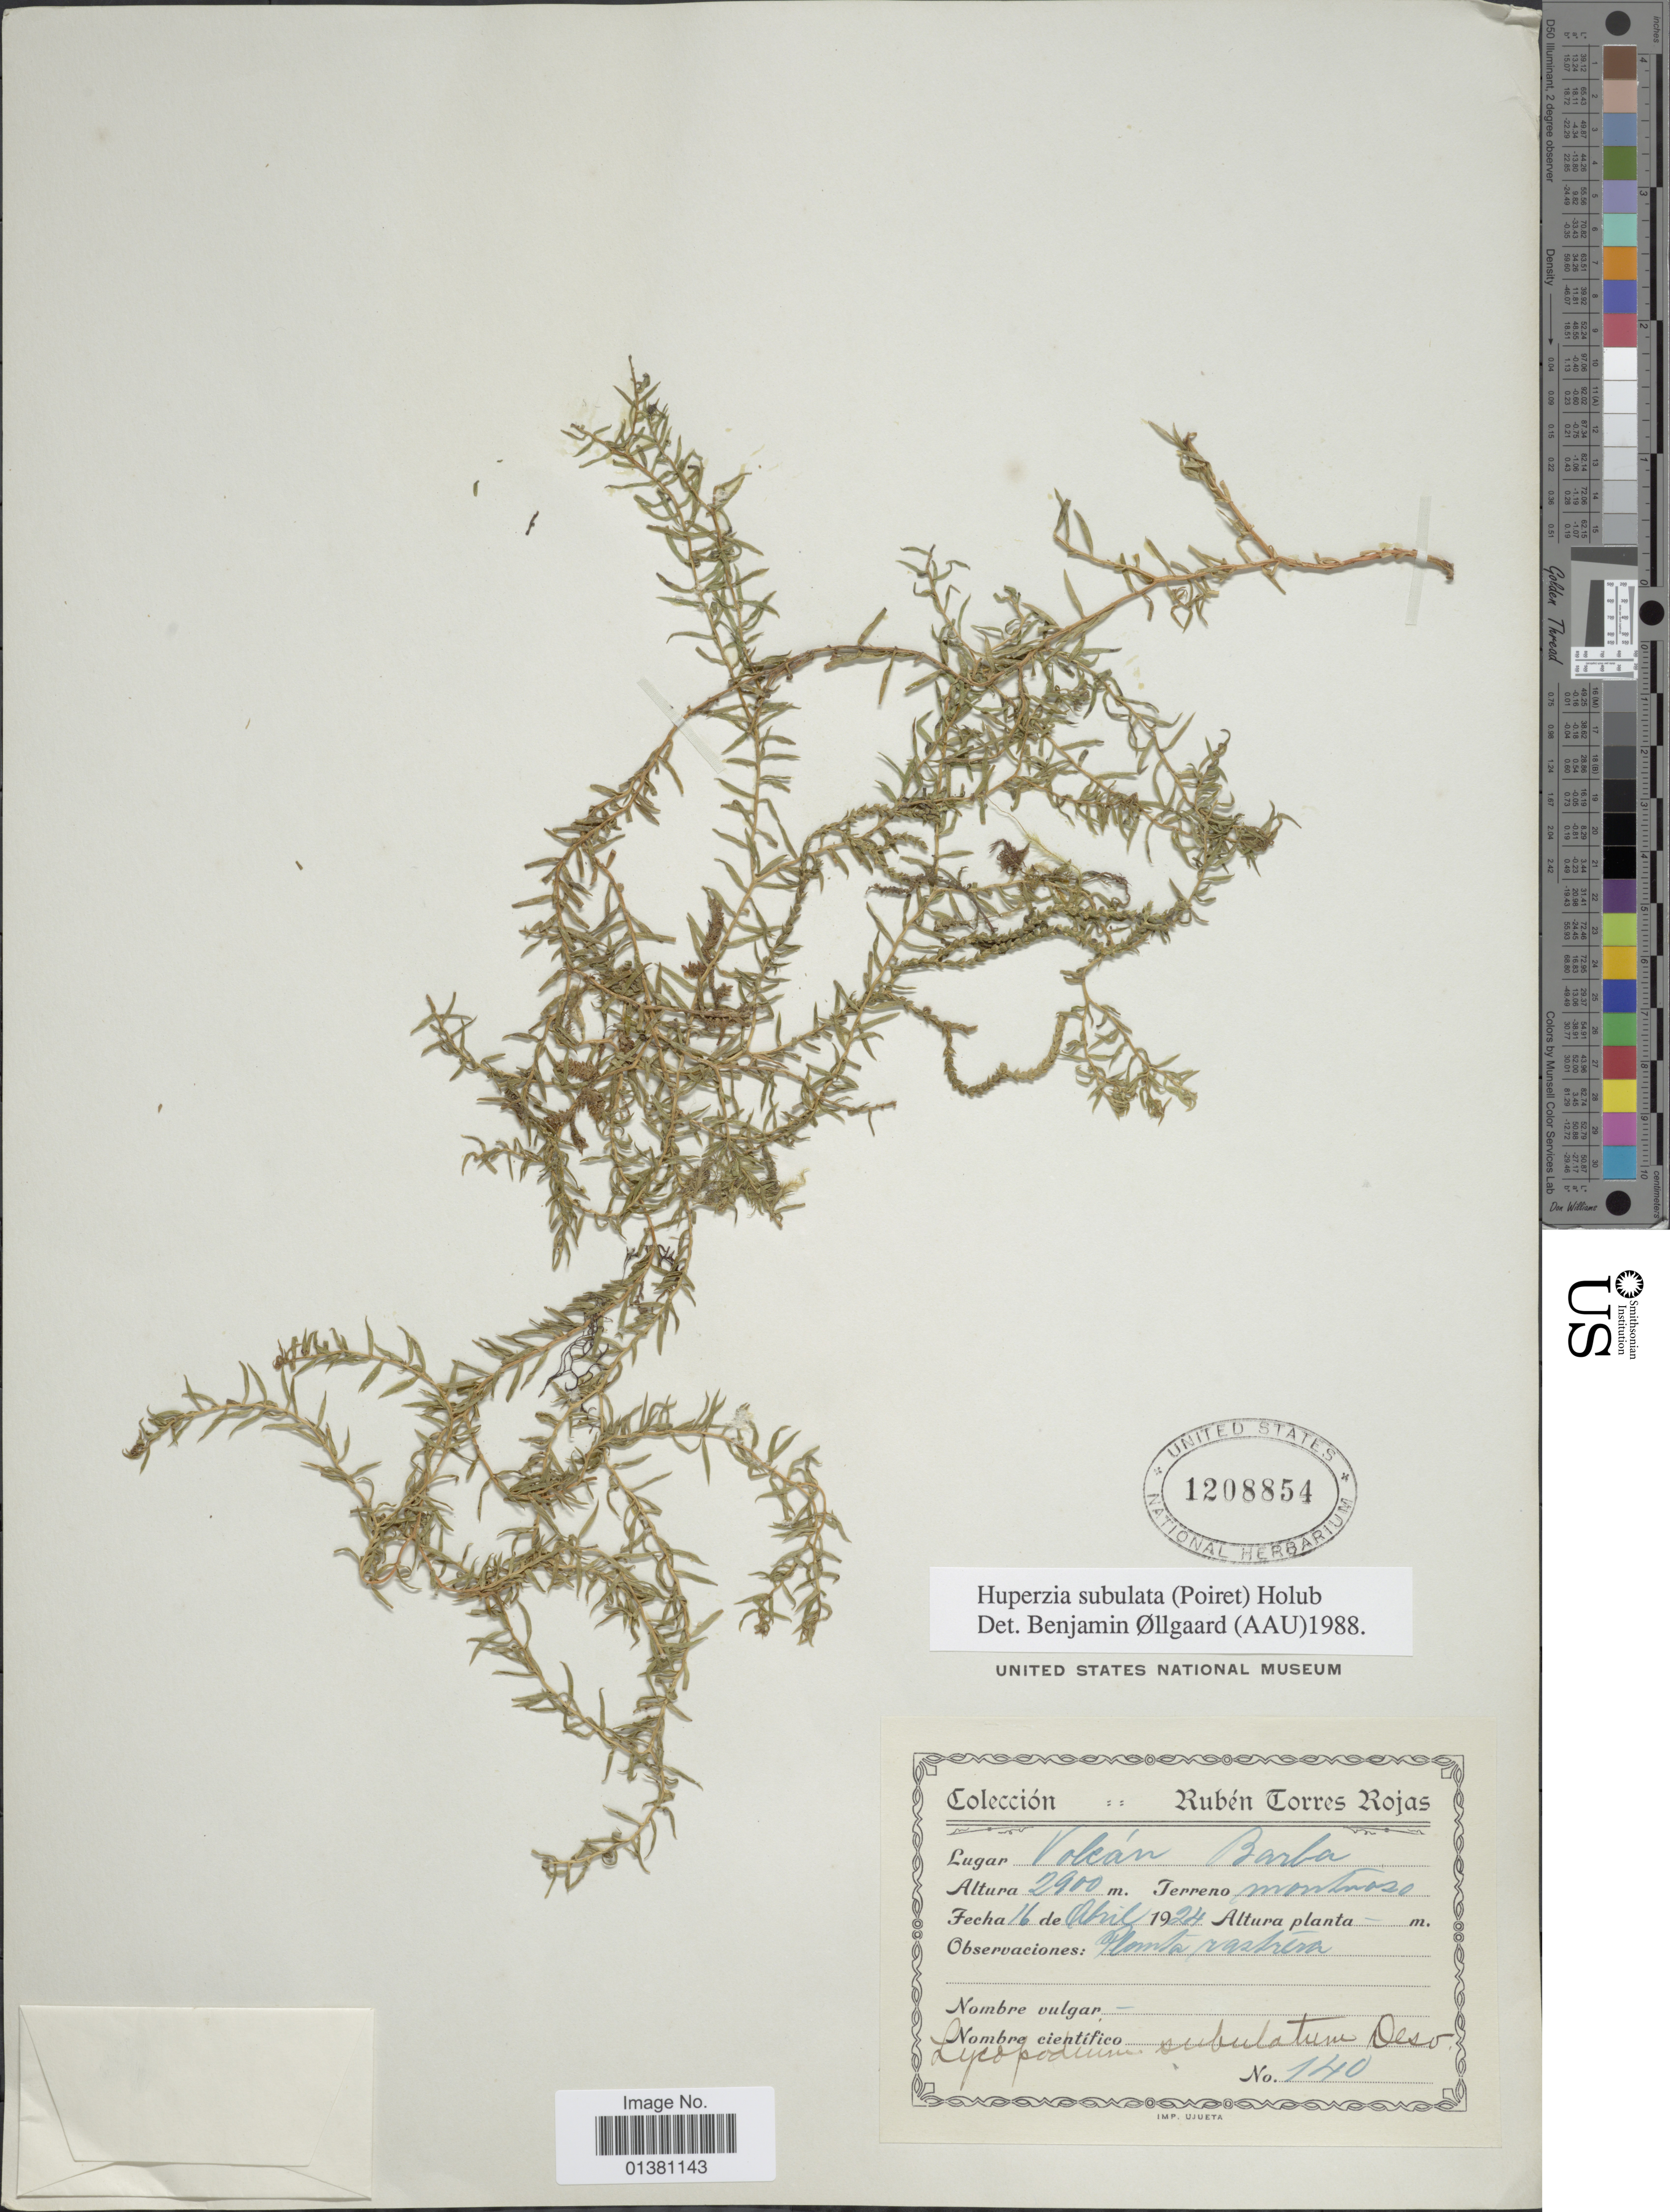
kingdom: Plantae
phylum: Tracheophyta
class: Lycopodiopsida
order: Lycopodiales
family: Lycopodiaceae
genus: Phlegmariurus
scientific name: Phlegmariurus subulatus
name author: (Desv. ex Poir.) B. Øllg.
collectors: R. Torres Rojas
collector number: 140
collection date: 1924-04-16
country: Costa Rica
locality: Volcán Barba [Barva Volcano]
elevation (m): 2900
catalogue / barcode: US 1208854